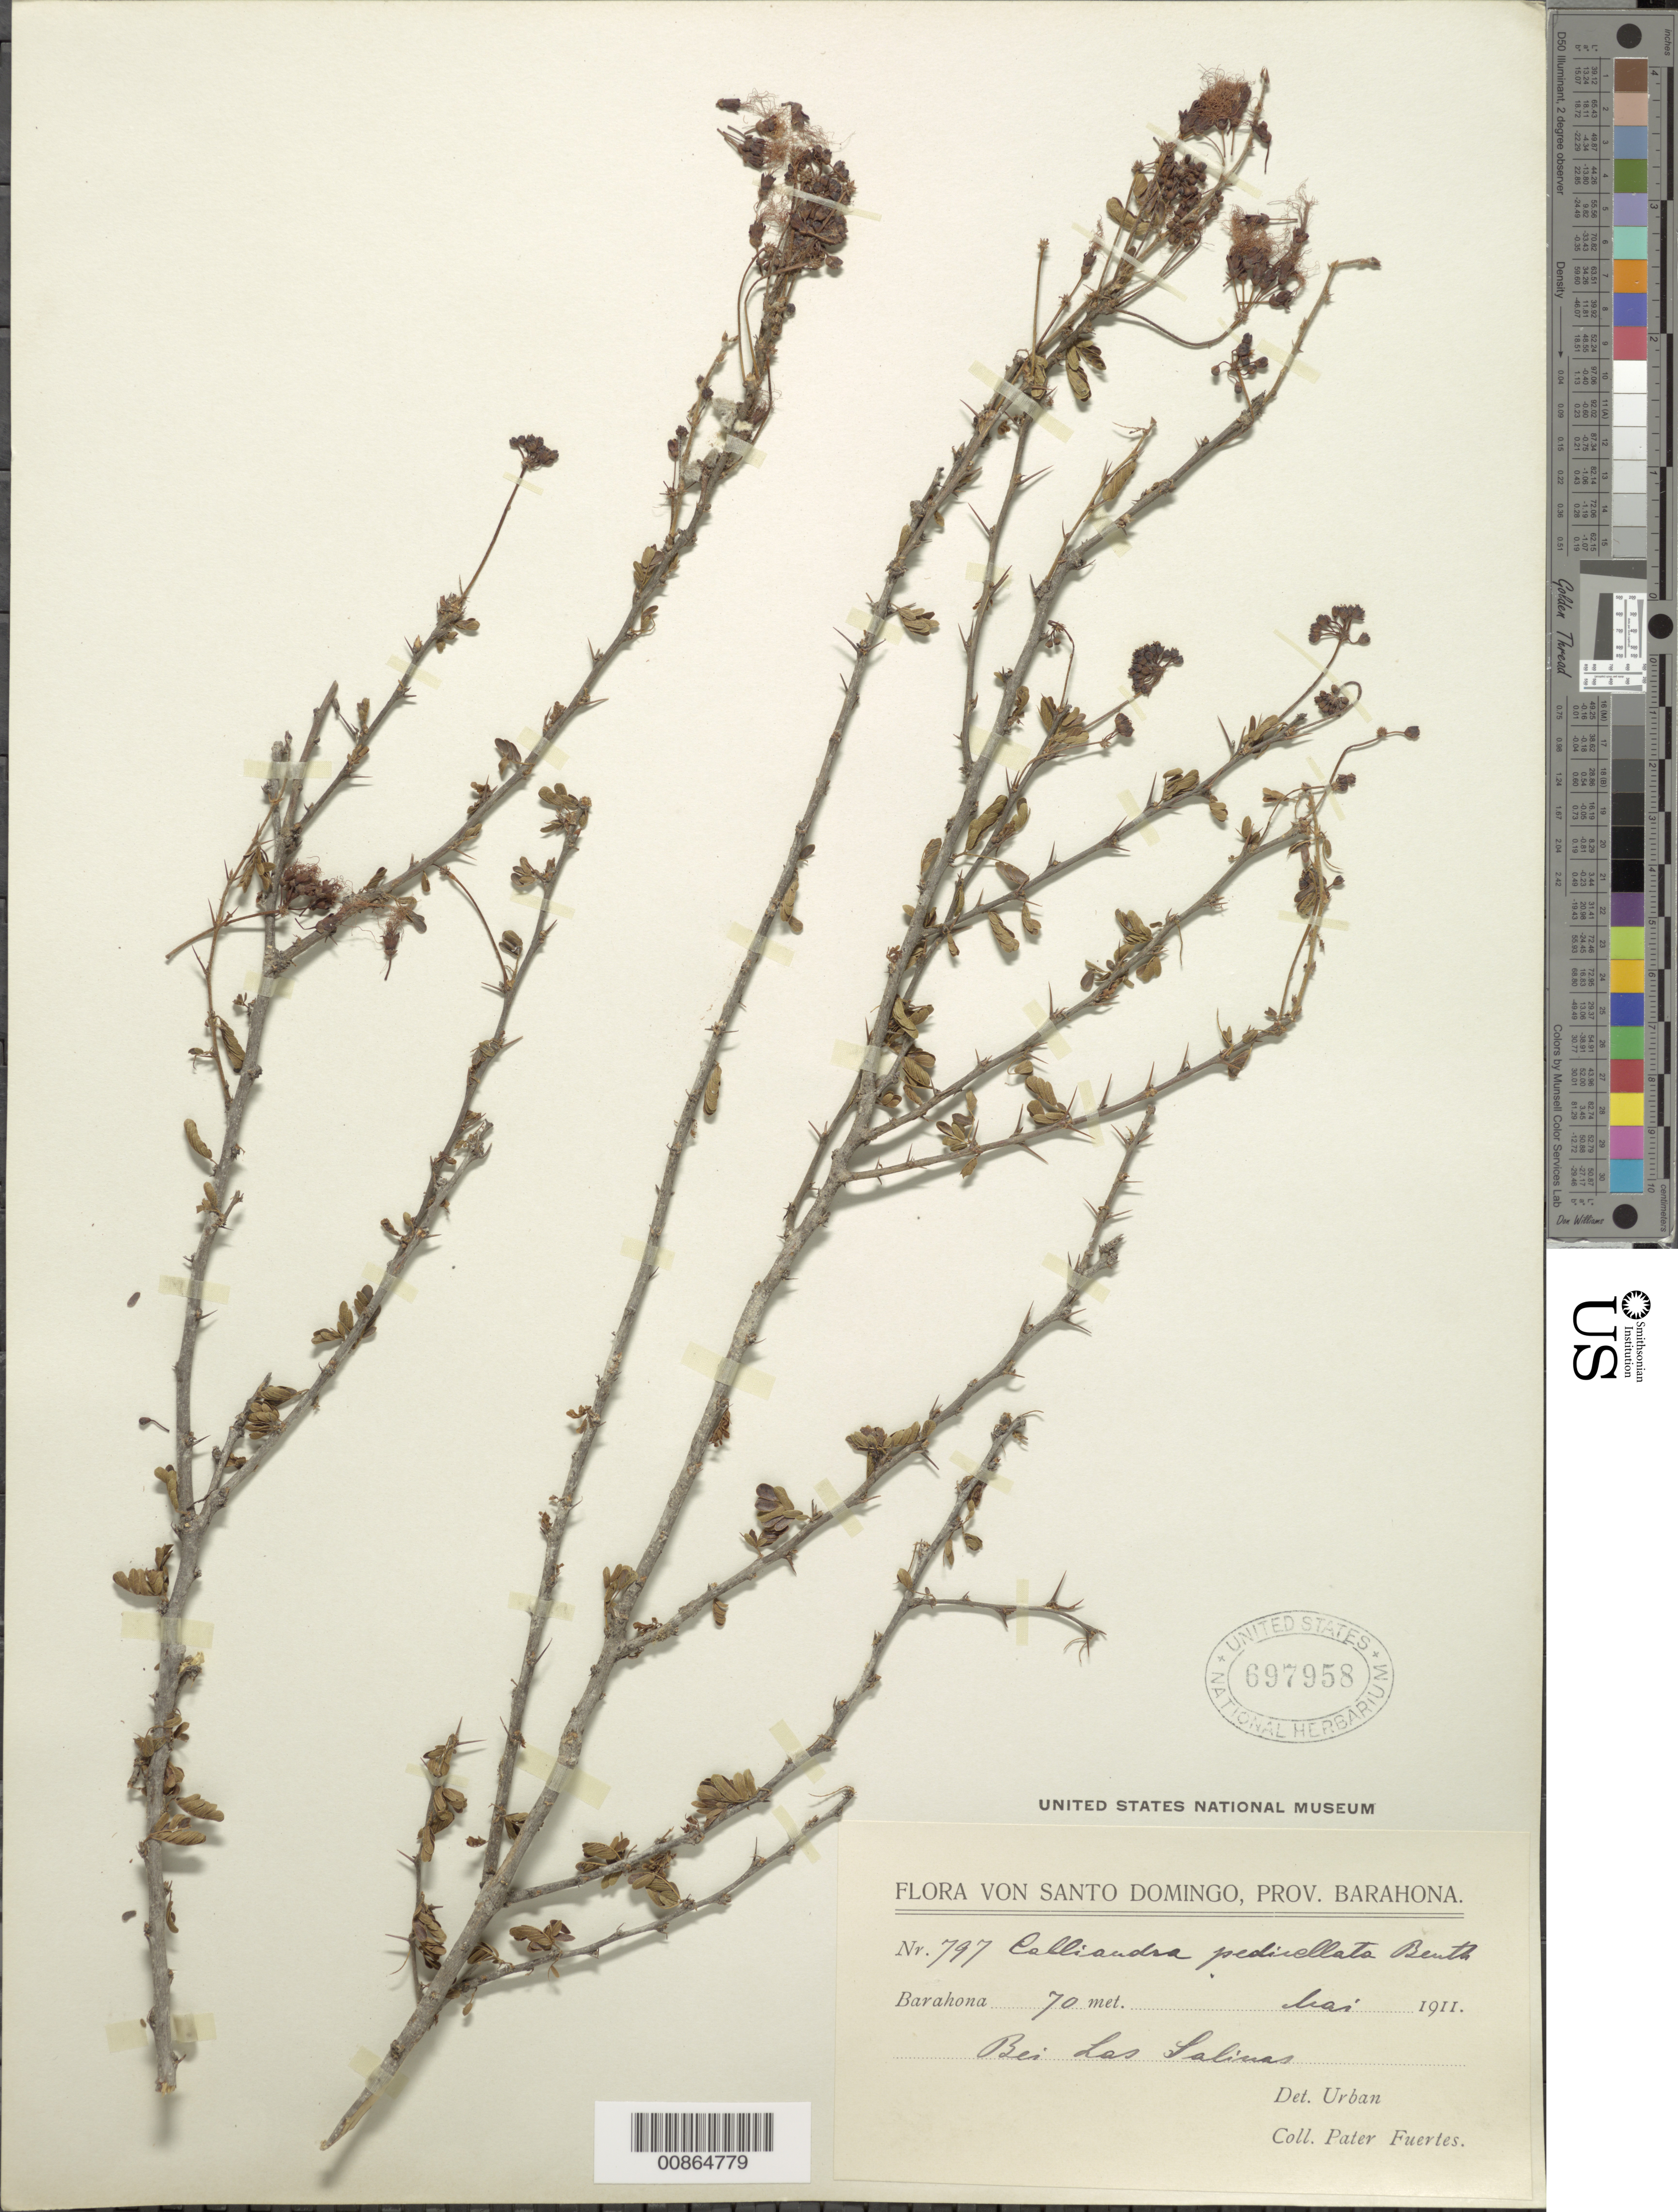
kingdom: Plantae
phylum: Tracheophyta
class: Magnoliopsida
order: Fabales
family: Fabaceae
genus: Calliandra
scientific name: Calliandra pedicellata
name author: Benth.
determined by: Urban, Ignatz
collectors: M. D. Fuertes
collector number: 797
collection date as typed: May 1911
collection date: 1911-05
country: Dominican Republic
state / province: Barahona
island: Hispaniola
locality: Prov. Barahona. Bei Las Salinas.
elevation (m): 70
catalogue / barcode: US 697958